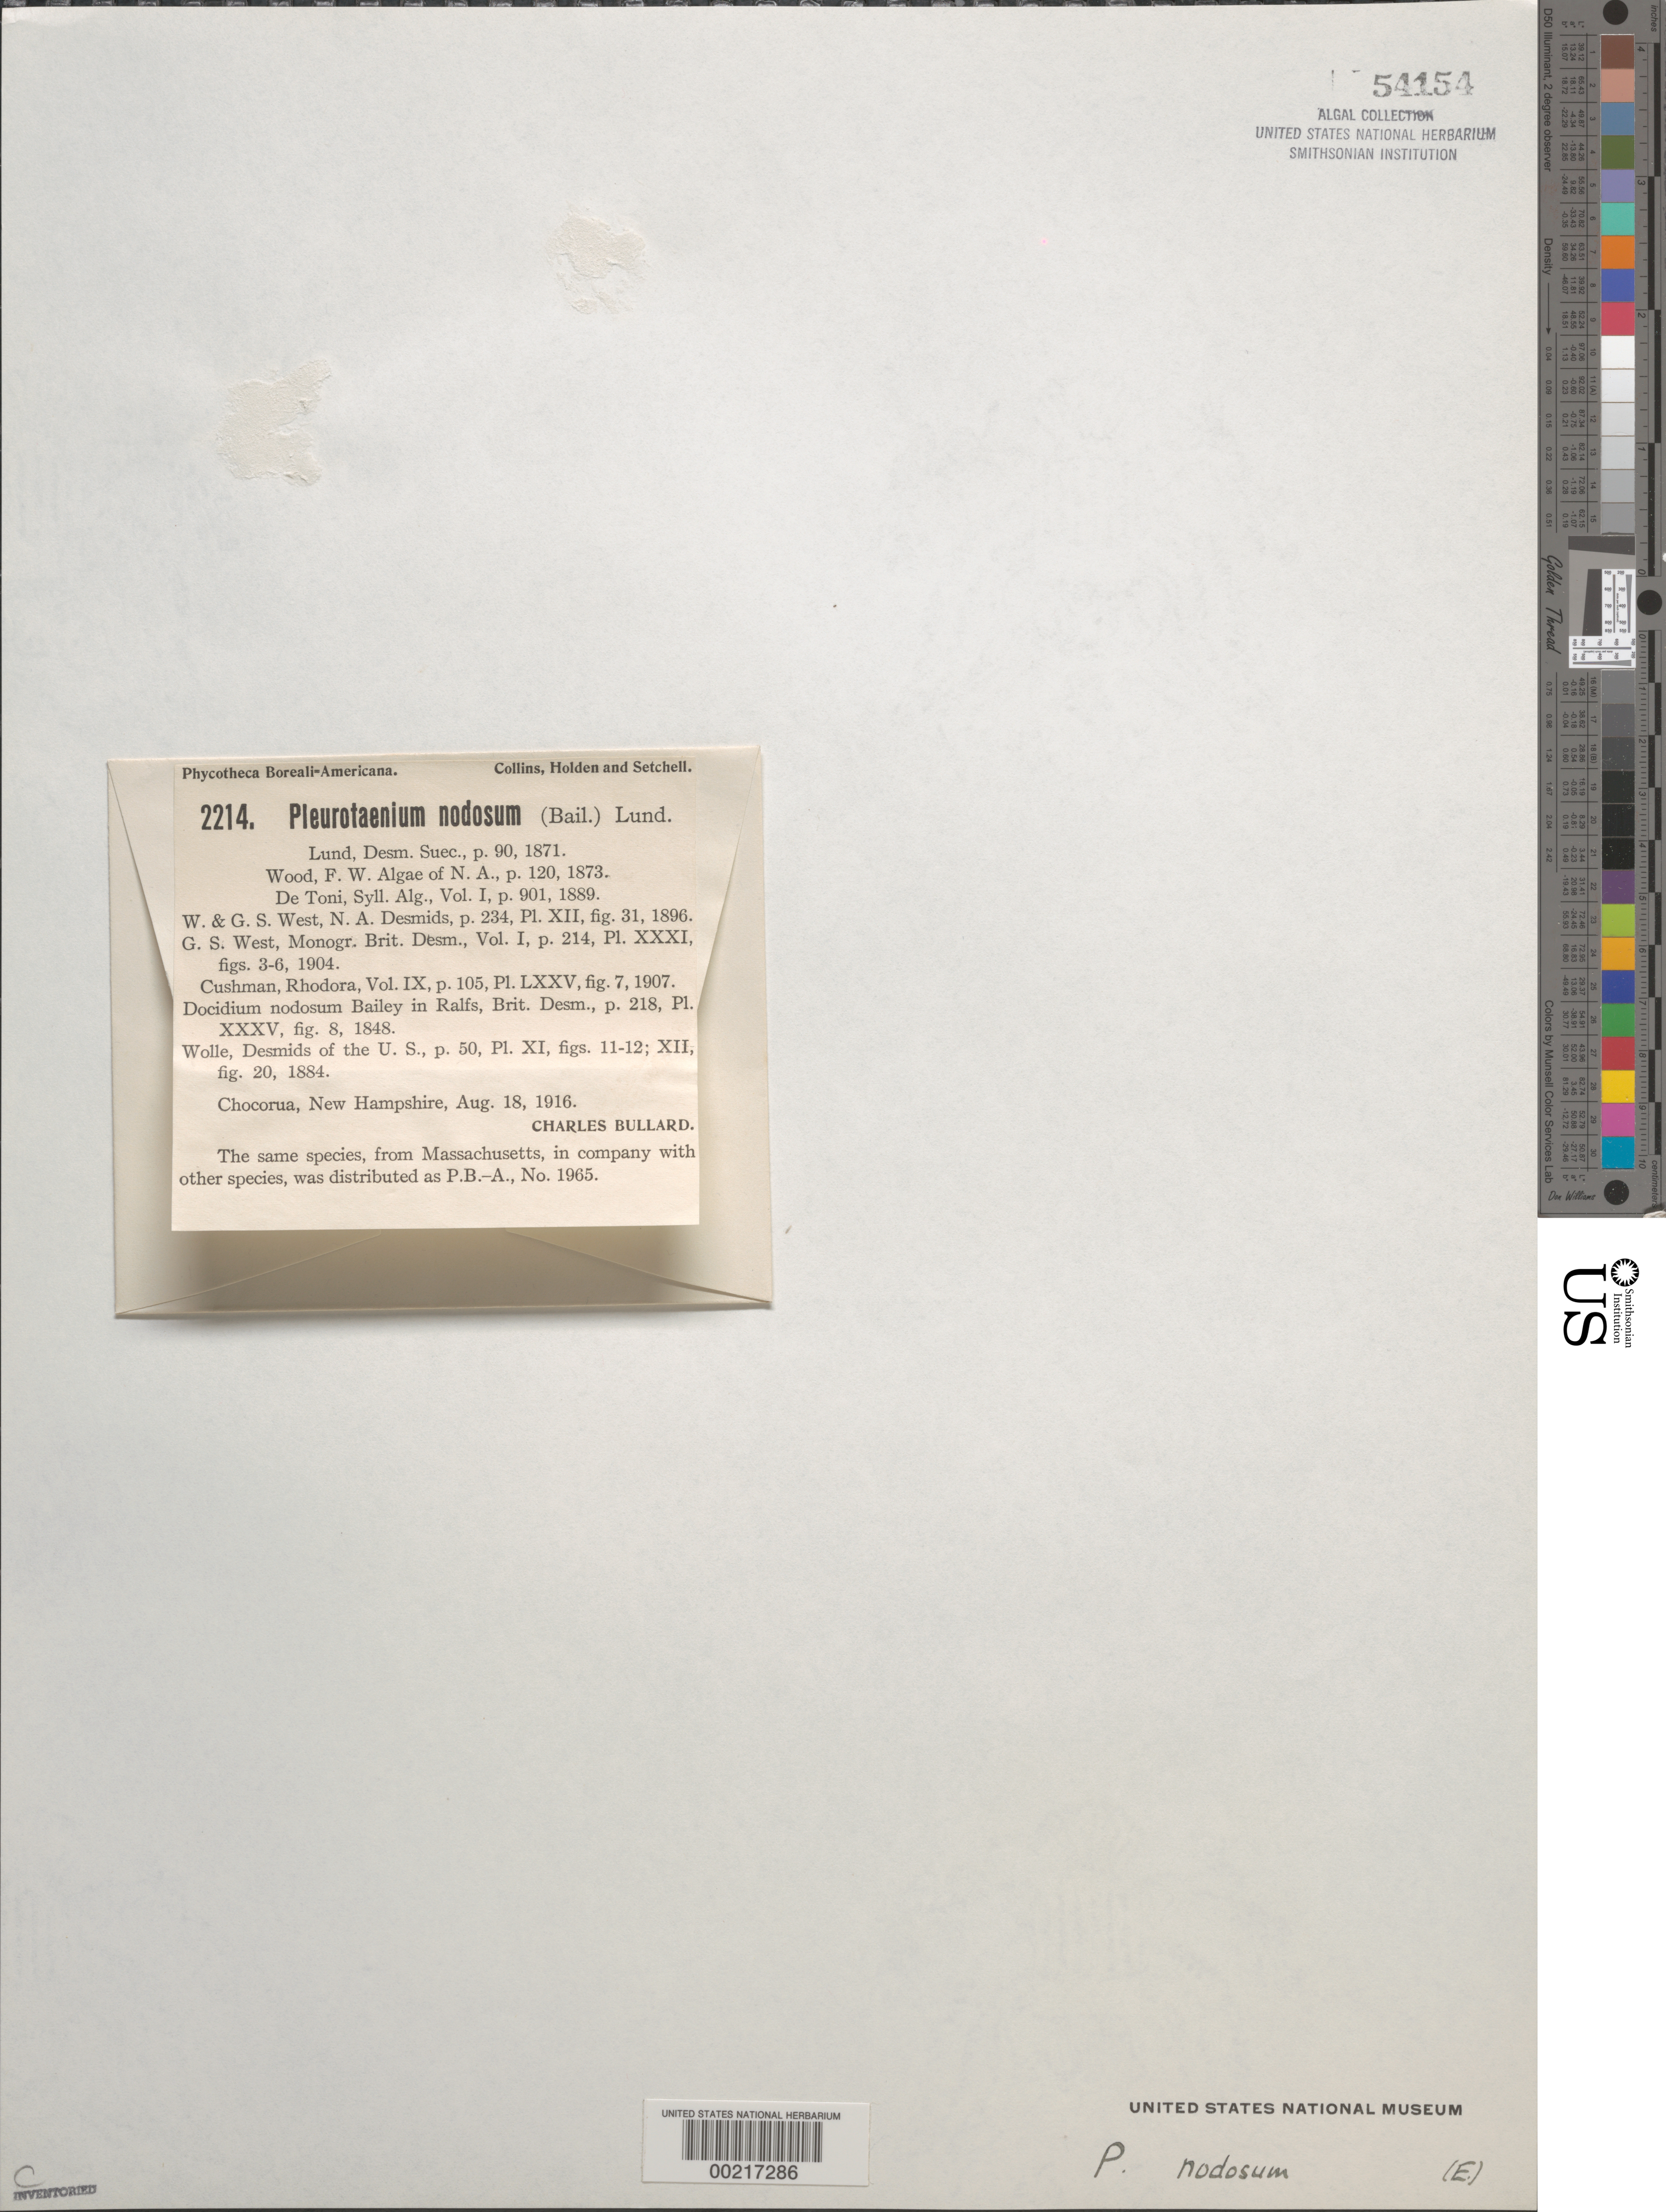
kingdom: Plantae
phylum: Charophyta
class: Zygnematophyceae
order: Zygnematales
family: Desmidiaceae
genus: Pleurotaenium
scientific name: Pleurotaenium nodosum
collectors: C. Bullard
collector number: PB-A 2214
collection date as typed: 18 Aug 1916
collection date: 1916-08-18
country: United States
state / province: New Hampshire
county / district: Carroll County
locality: Chocorua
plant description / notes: Collins, Holden & Setchell, Phycotheca Boreali-Americana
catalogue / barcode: US 54154